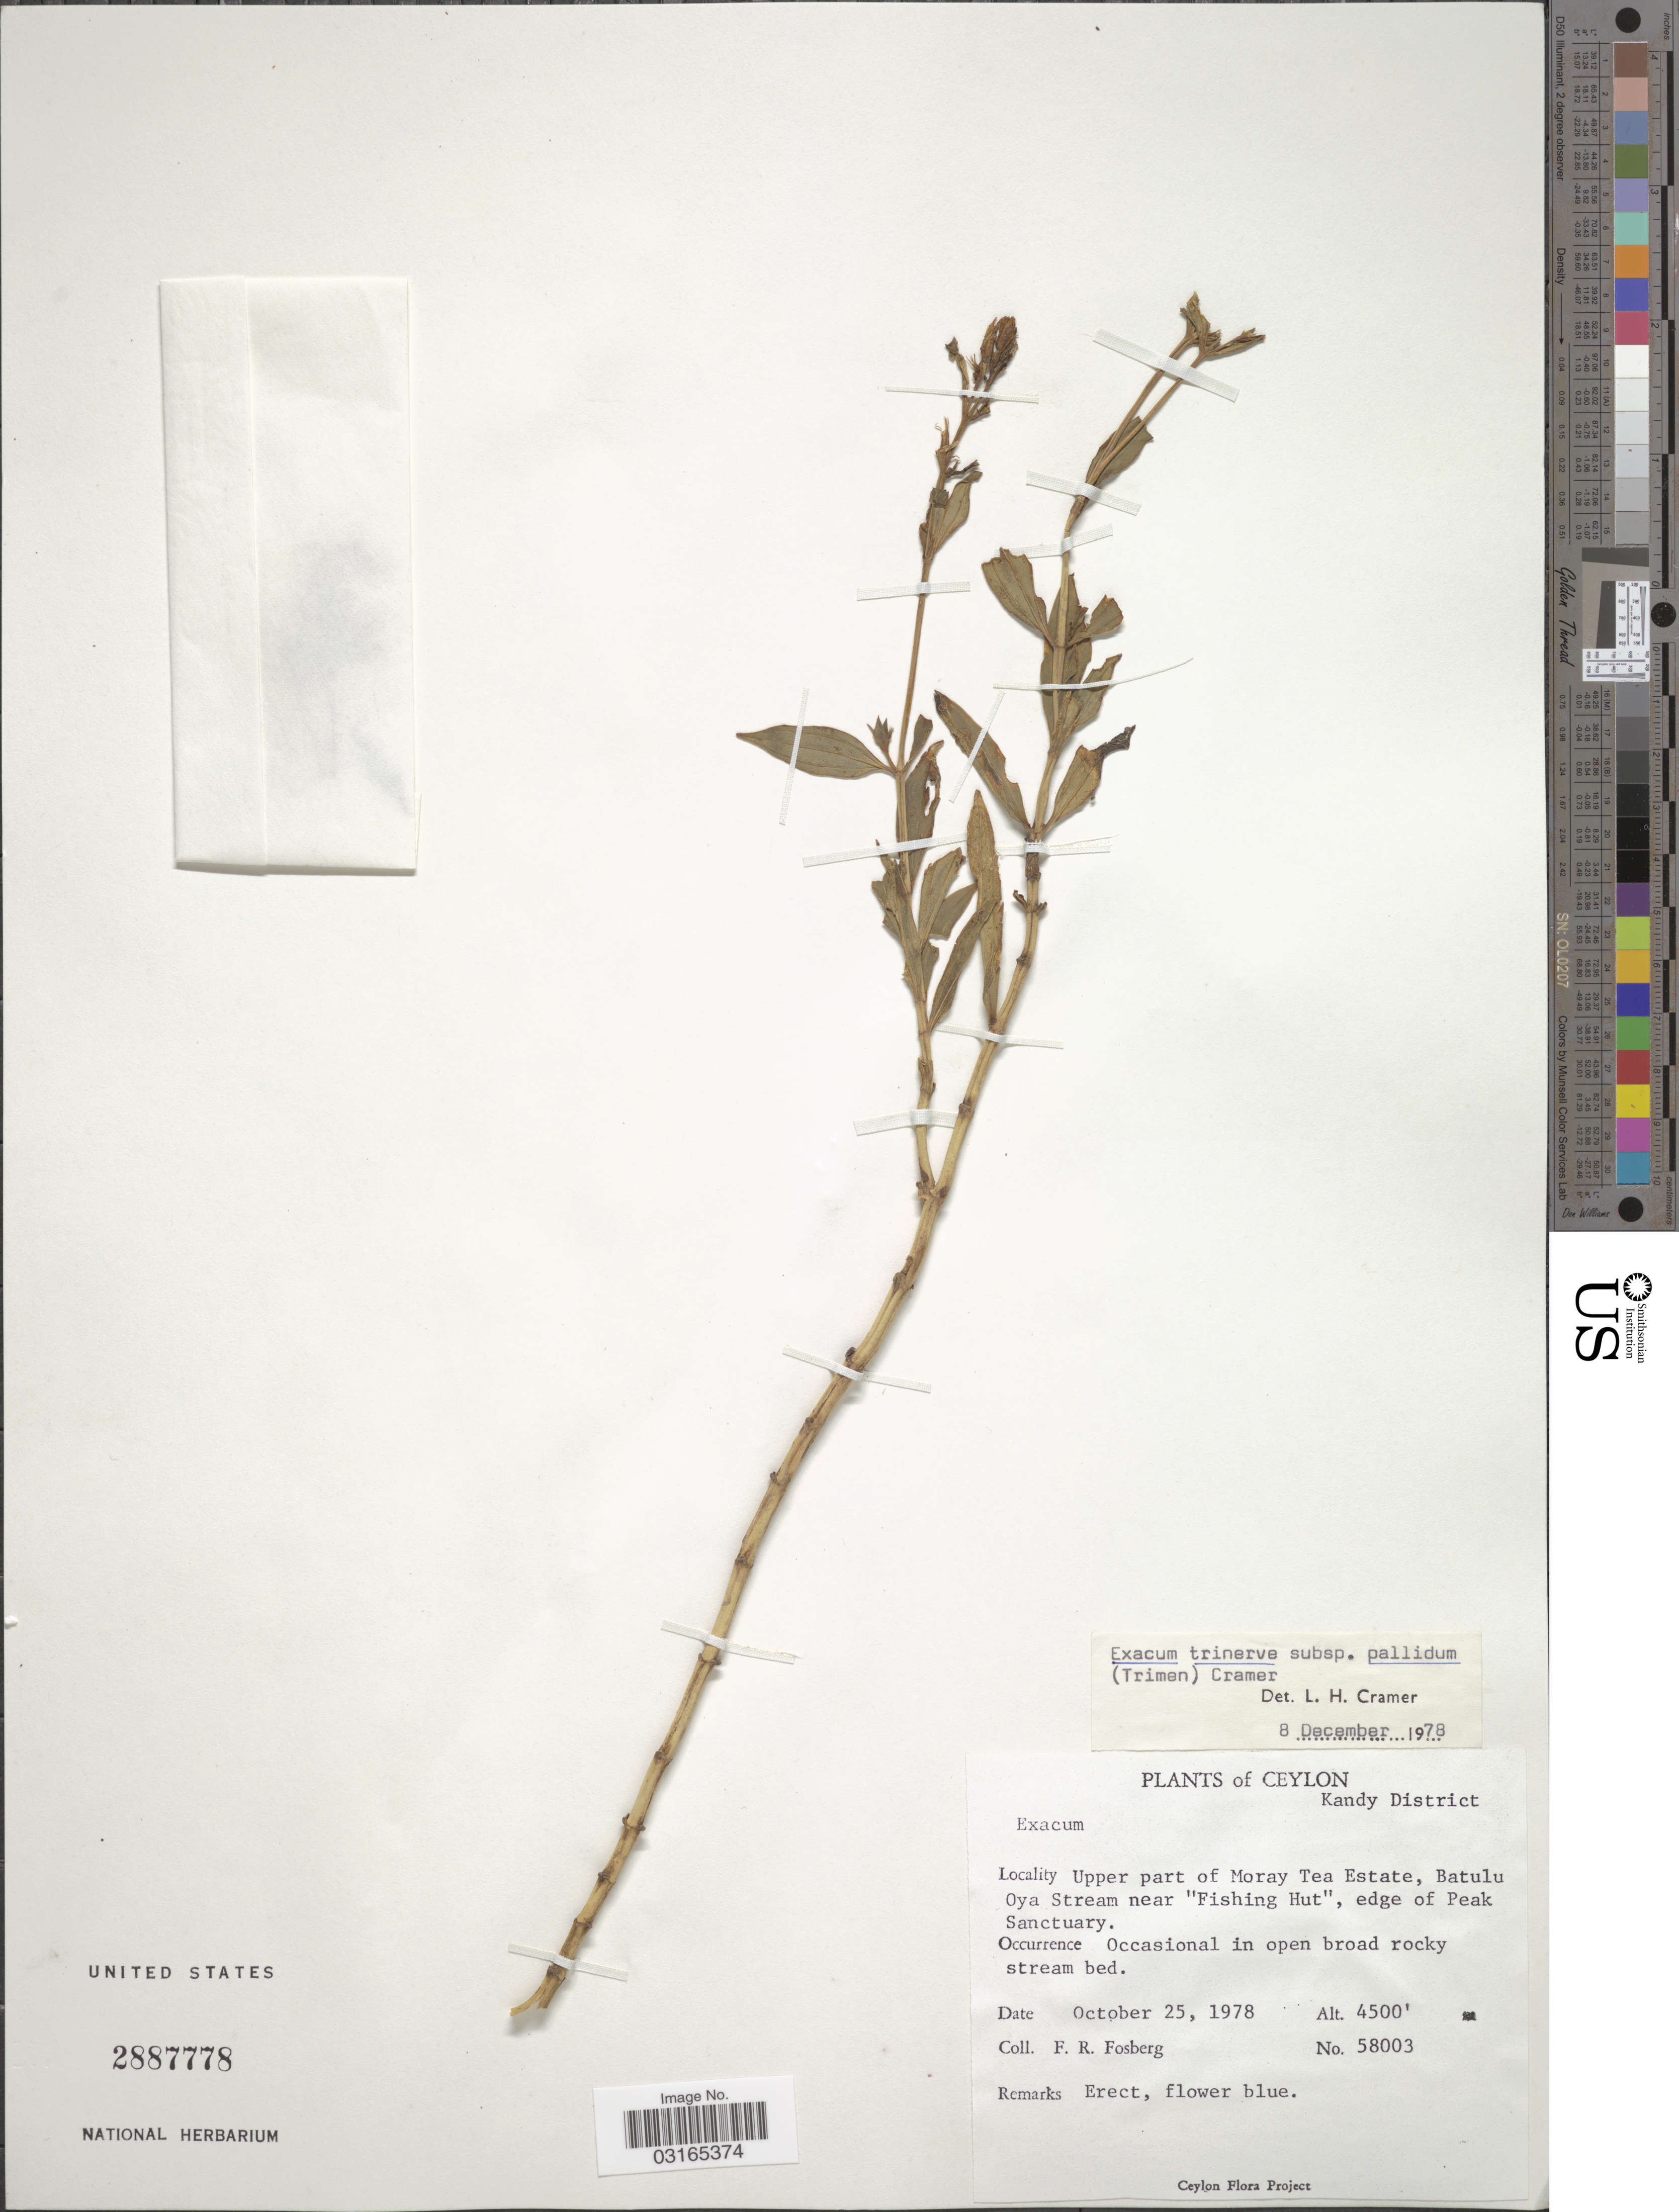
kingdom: Plantae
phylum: Tracheophyta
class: Magnoliopsida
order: Gentianales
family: Gentianaceae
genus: Exacum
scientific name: Exacum pallidum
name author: (Trimen) Klack.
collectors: F. R. Fosberg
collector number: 58003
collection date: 1978-10-25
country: Sri Lanka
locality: Ceylon, Kandy District. Upper part of Moray Tea Estate, Batulu Oya Stream near "Fishing Hut", edge of Peak Sanctuary.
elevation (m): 1372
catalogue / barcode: US 2887778